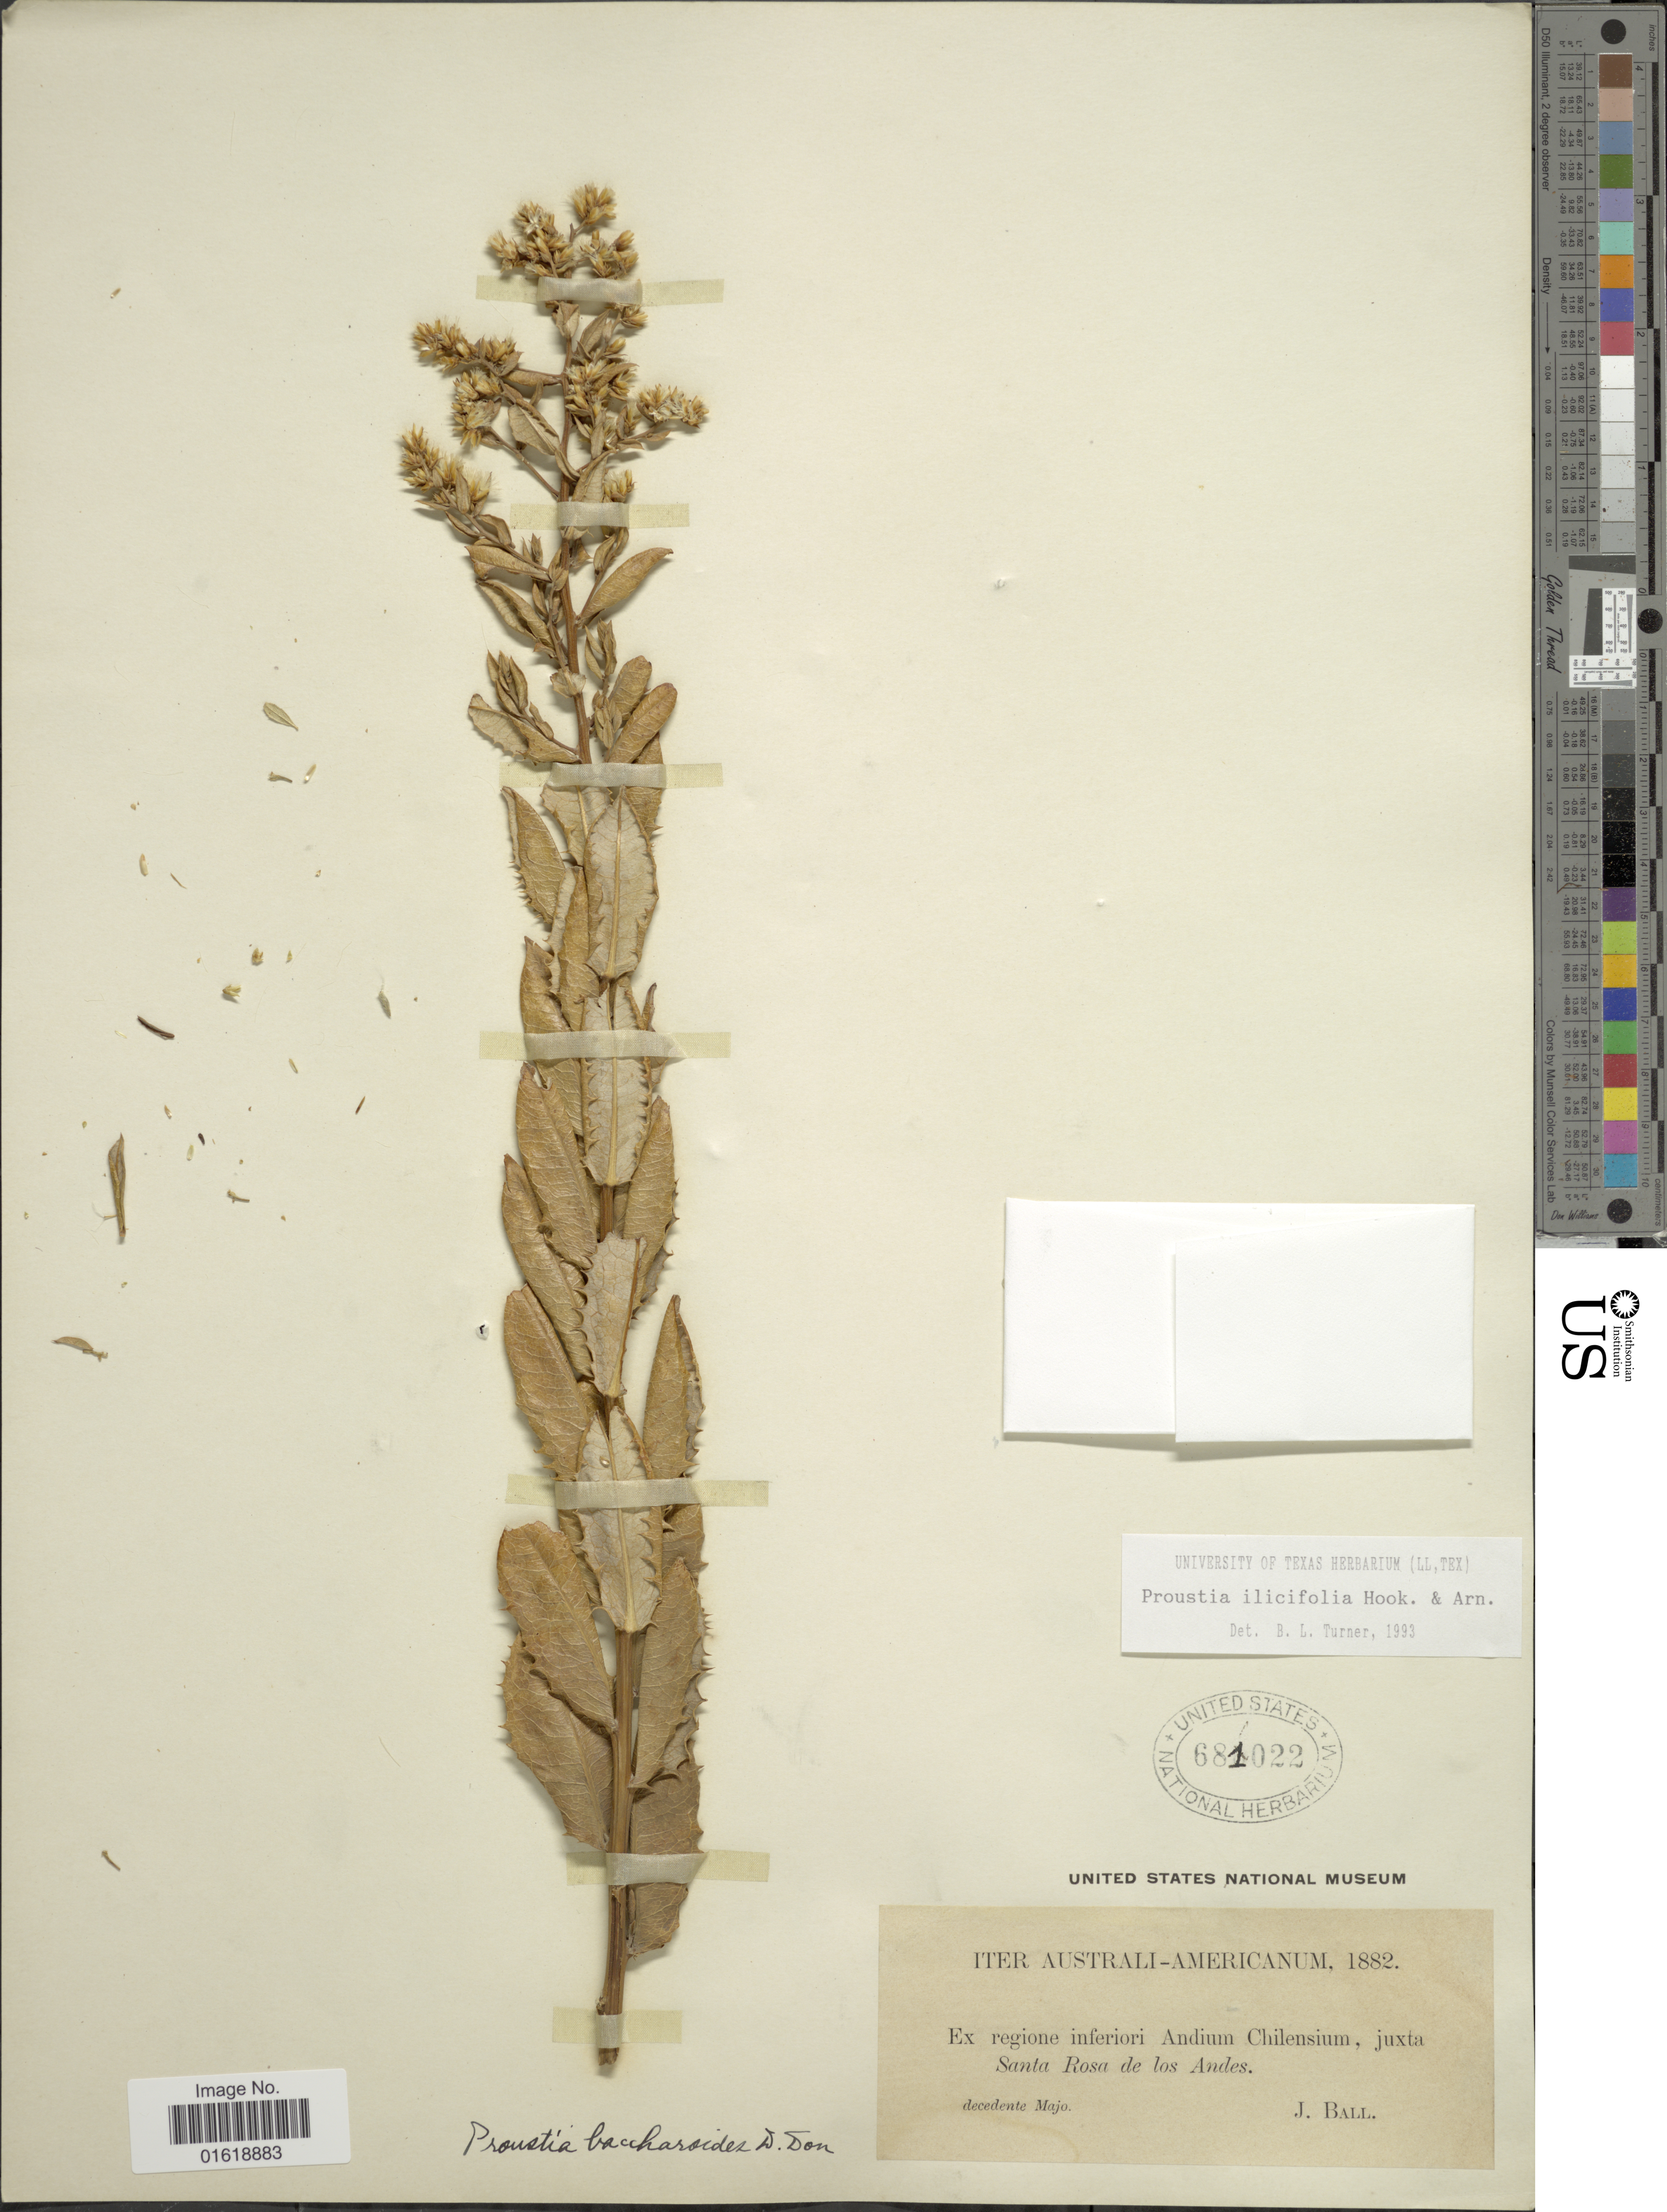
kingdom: Plantae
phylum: Tracheophyta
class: Magnoliopsida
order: Asterales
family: Asteraceae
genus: Proustia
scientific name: Proustia ilicifolia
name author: Hook. & Arn.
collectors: J. Ball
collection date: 1882-05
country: Chile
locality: Santa Rosa de los Andes.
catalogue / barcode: US 681022